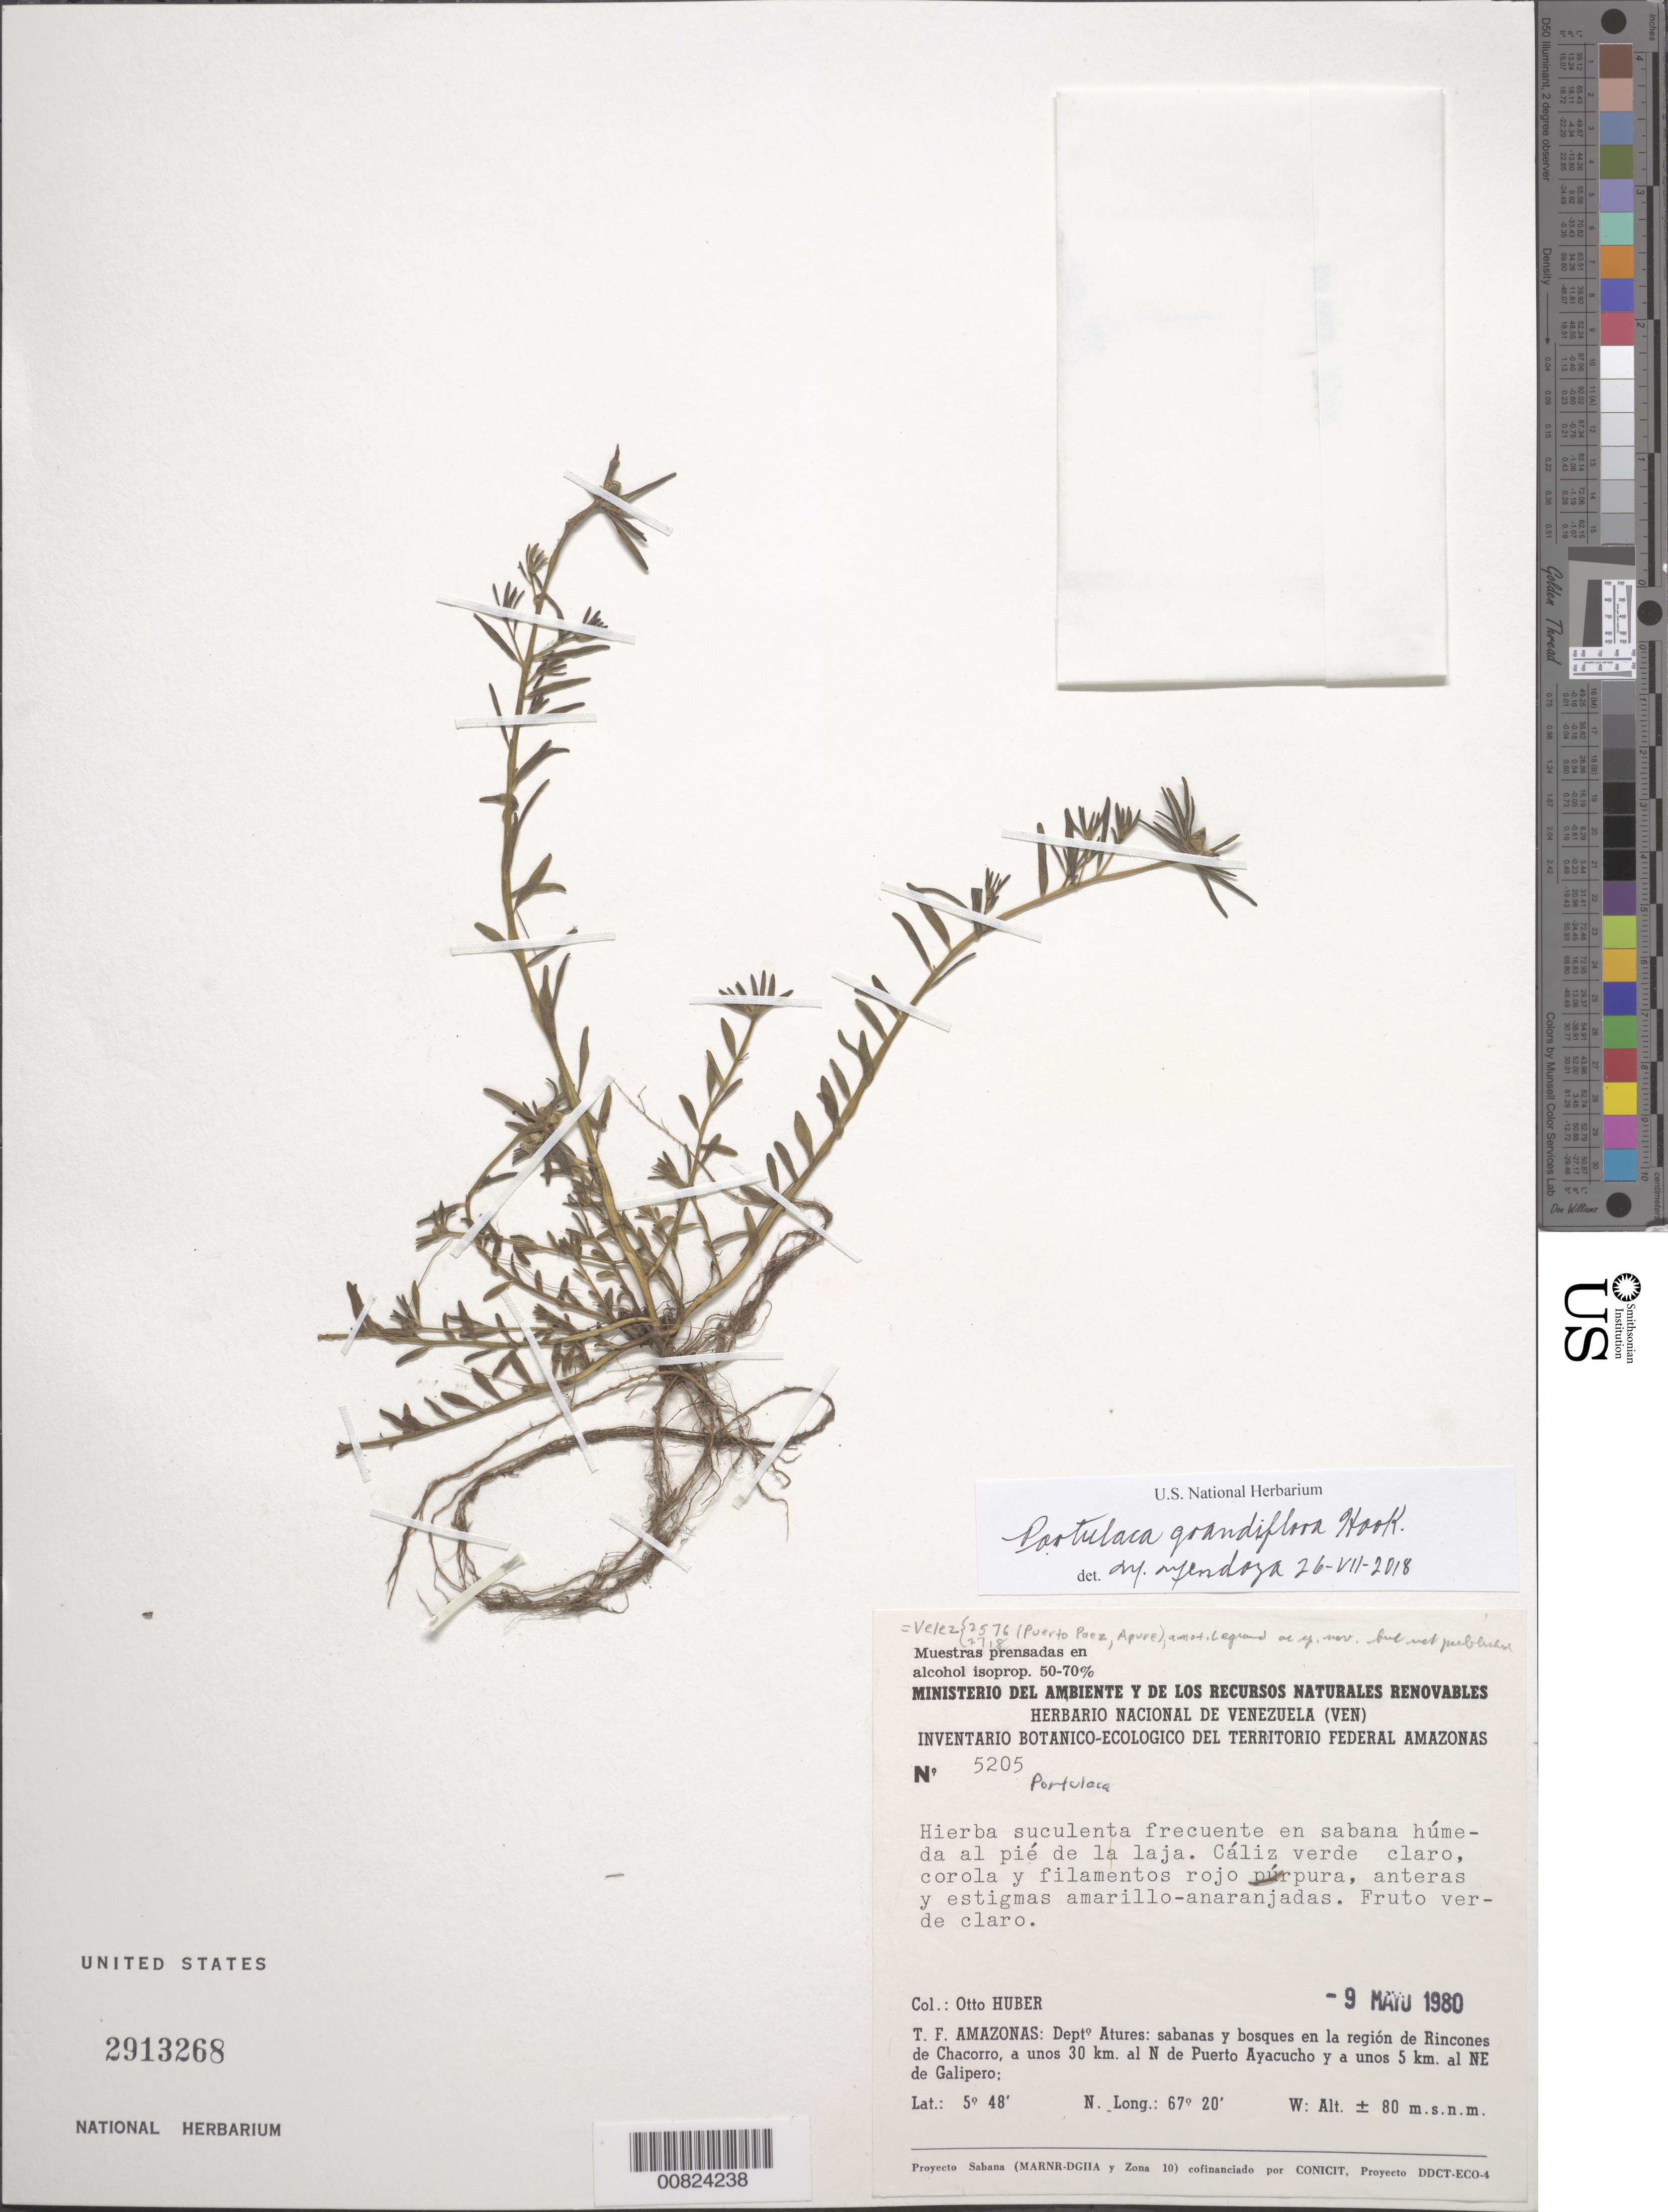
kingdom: Plantae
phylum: Tracheophyta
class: Magnoliopsida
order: Caryophyllales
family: Portulacaceae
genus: Portulaca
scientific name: Portulaca grandiflora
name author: Hook.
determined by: Mendoza, A. M.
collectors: O. Huber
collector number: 5205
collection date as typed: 9-May-80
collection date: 1980-05-09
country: Venezuela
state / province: Amazonas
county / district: Atures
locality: Rincones de Chacorro, 30 km N de Puerto Ayacucho, 5 km NE Galipero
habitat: Sabana húmeda al pié de la laja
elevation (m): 80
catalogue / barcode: US 2913268